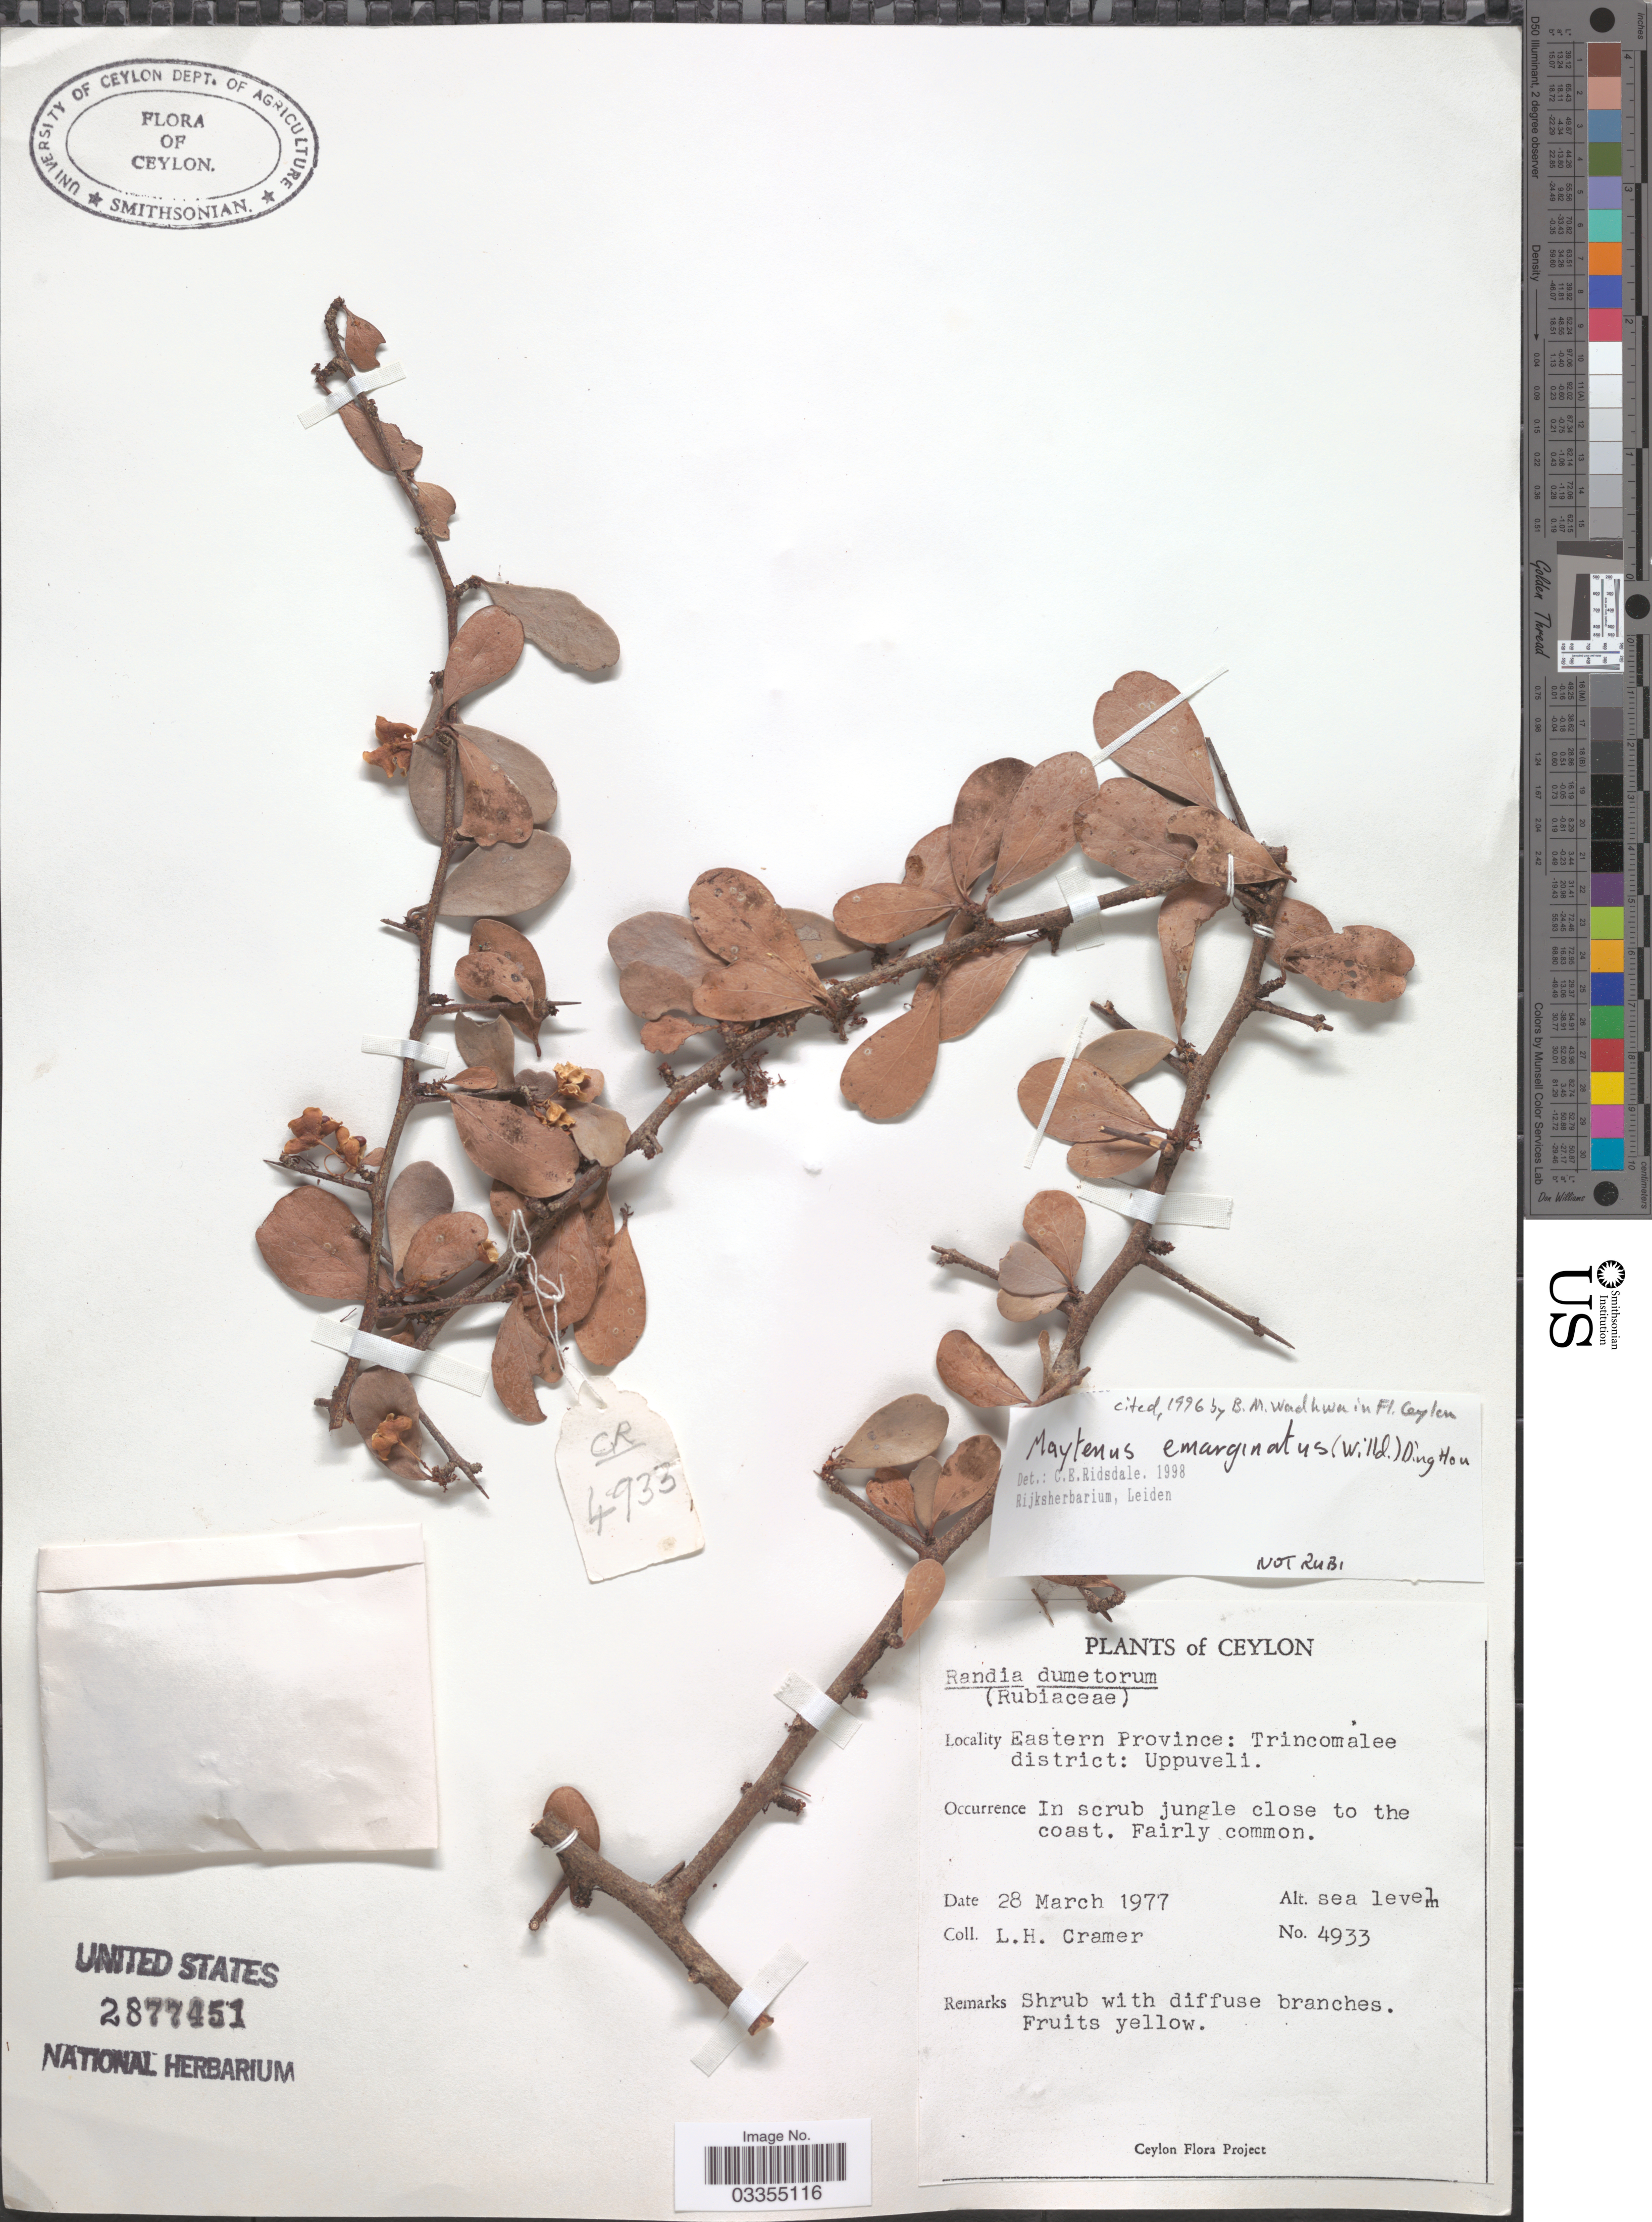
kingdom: Plantae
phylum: Tracheophyta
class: Magnoliopsida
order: Celastrales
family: Celastraceae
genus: Gymnosporia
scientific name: Gymnosporia emarginata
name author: (Willd.) Thwaites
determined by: Strong, Mark T., (BOT), Smithsonian Institution - National Museum of Natural History (UNITED STATES)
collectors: L. H. Cramer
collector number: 4933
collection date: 1977-03-28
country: Sri Lanka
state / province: Eastern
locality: Ceylon. Trincomalee district: Uppuveli.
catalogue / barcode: US 2877451